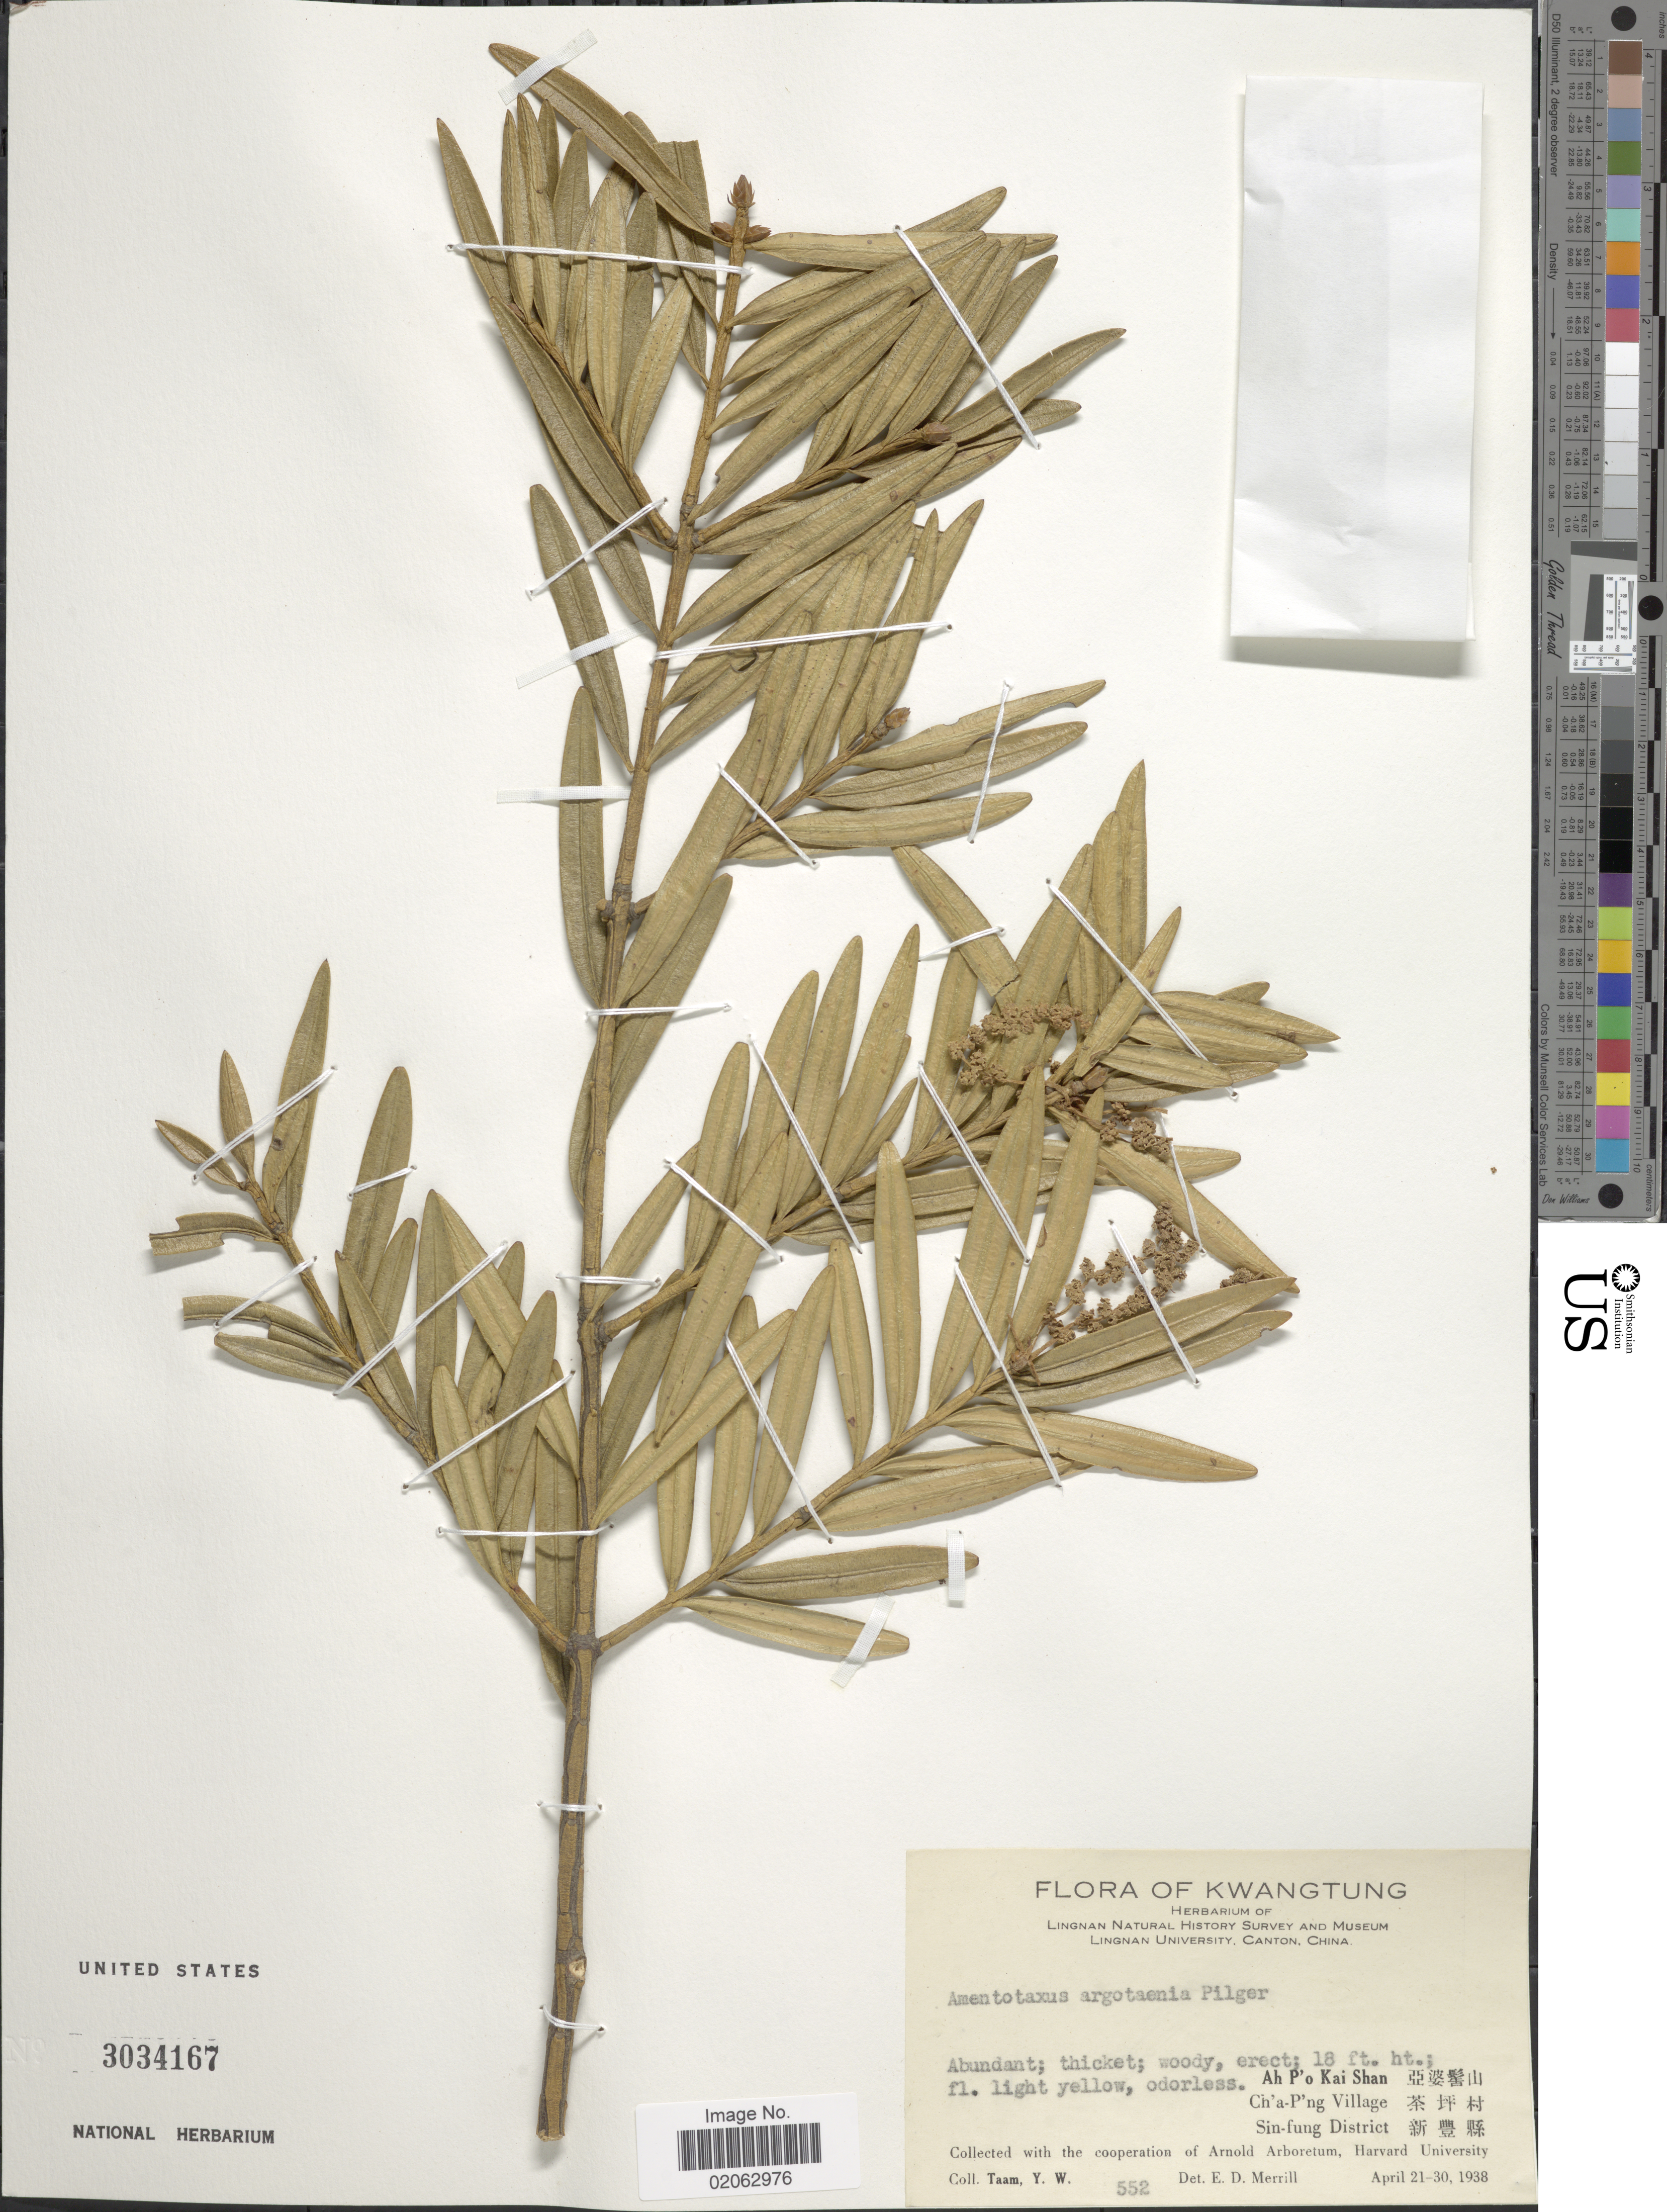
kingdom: Plantae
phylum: Tracheophyta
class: Pinopsida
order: Pinales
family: Taxaceae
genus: Amentotaxus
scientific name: Amentotaxus argotaenia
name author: (Hance) Pilg.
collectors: Y. W. Taam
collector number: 552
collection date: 1938-04-21/1938-04-30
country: China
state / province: Guangdong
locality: Kwangtung, ah P'o Kai Shan, Ch'a-P'ing Village, Sin-fung District.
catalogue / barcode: US 3034167